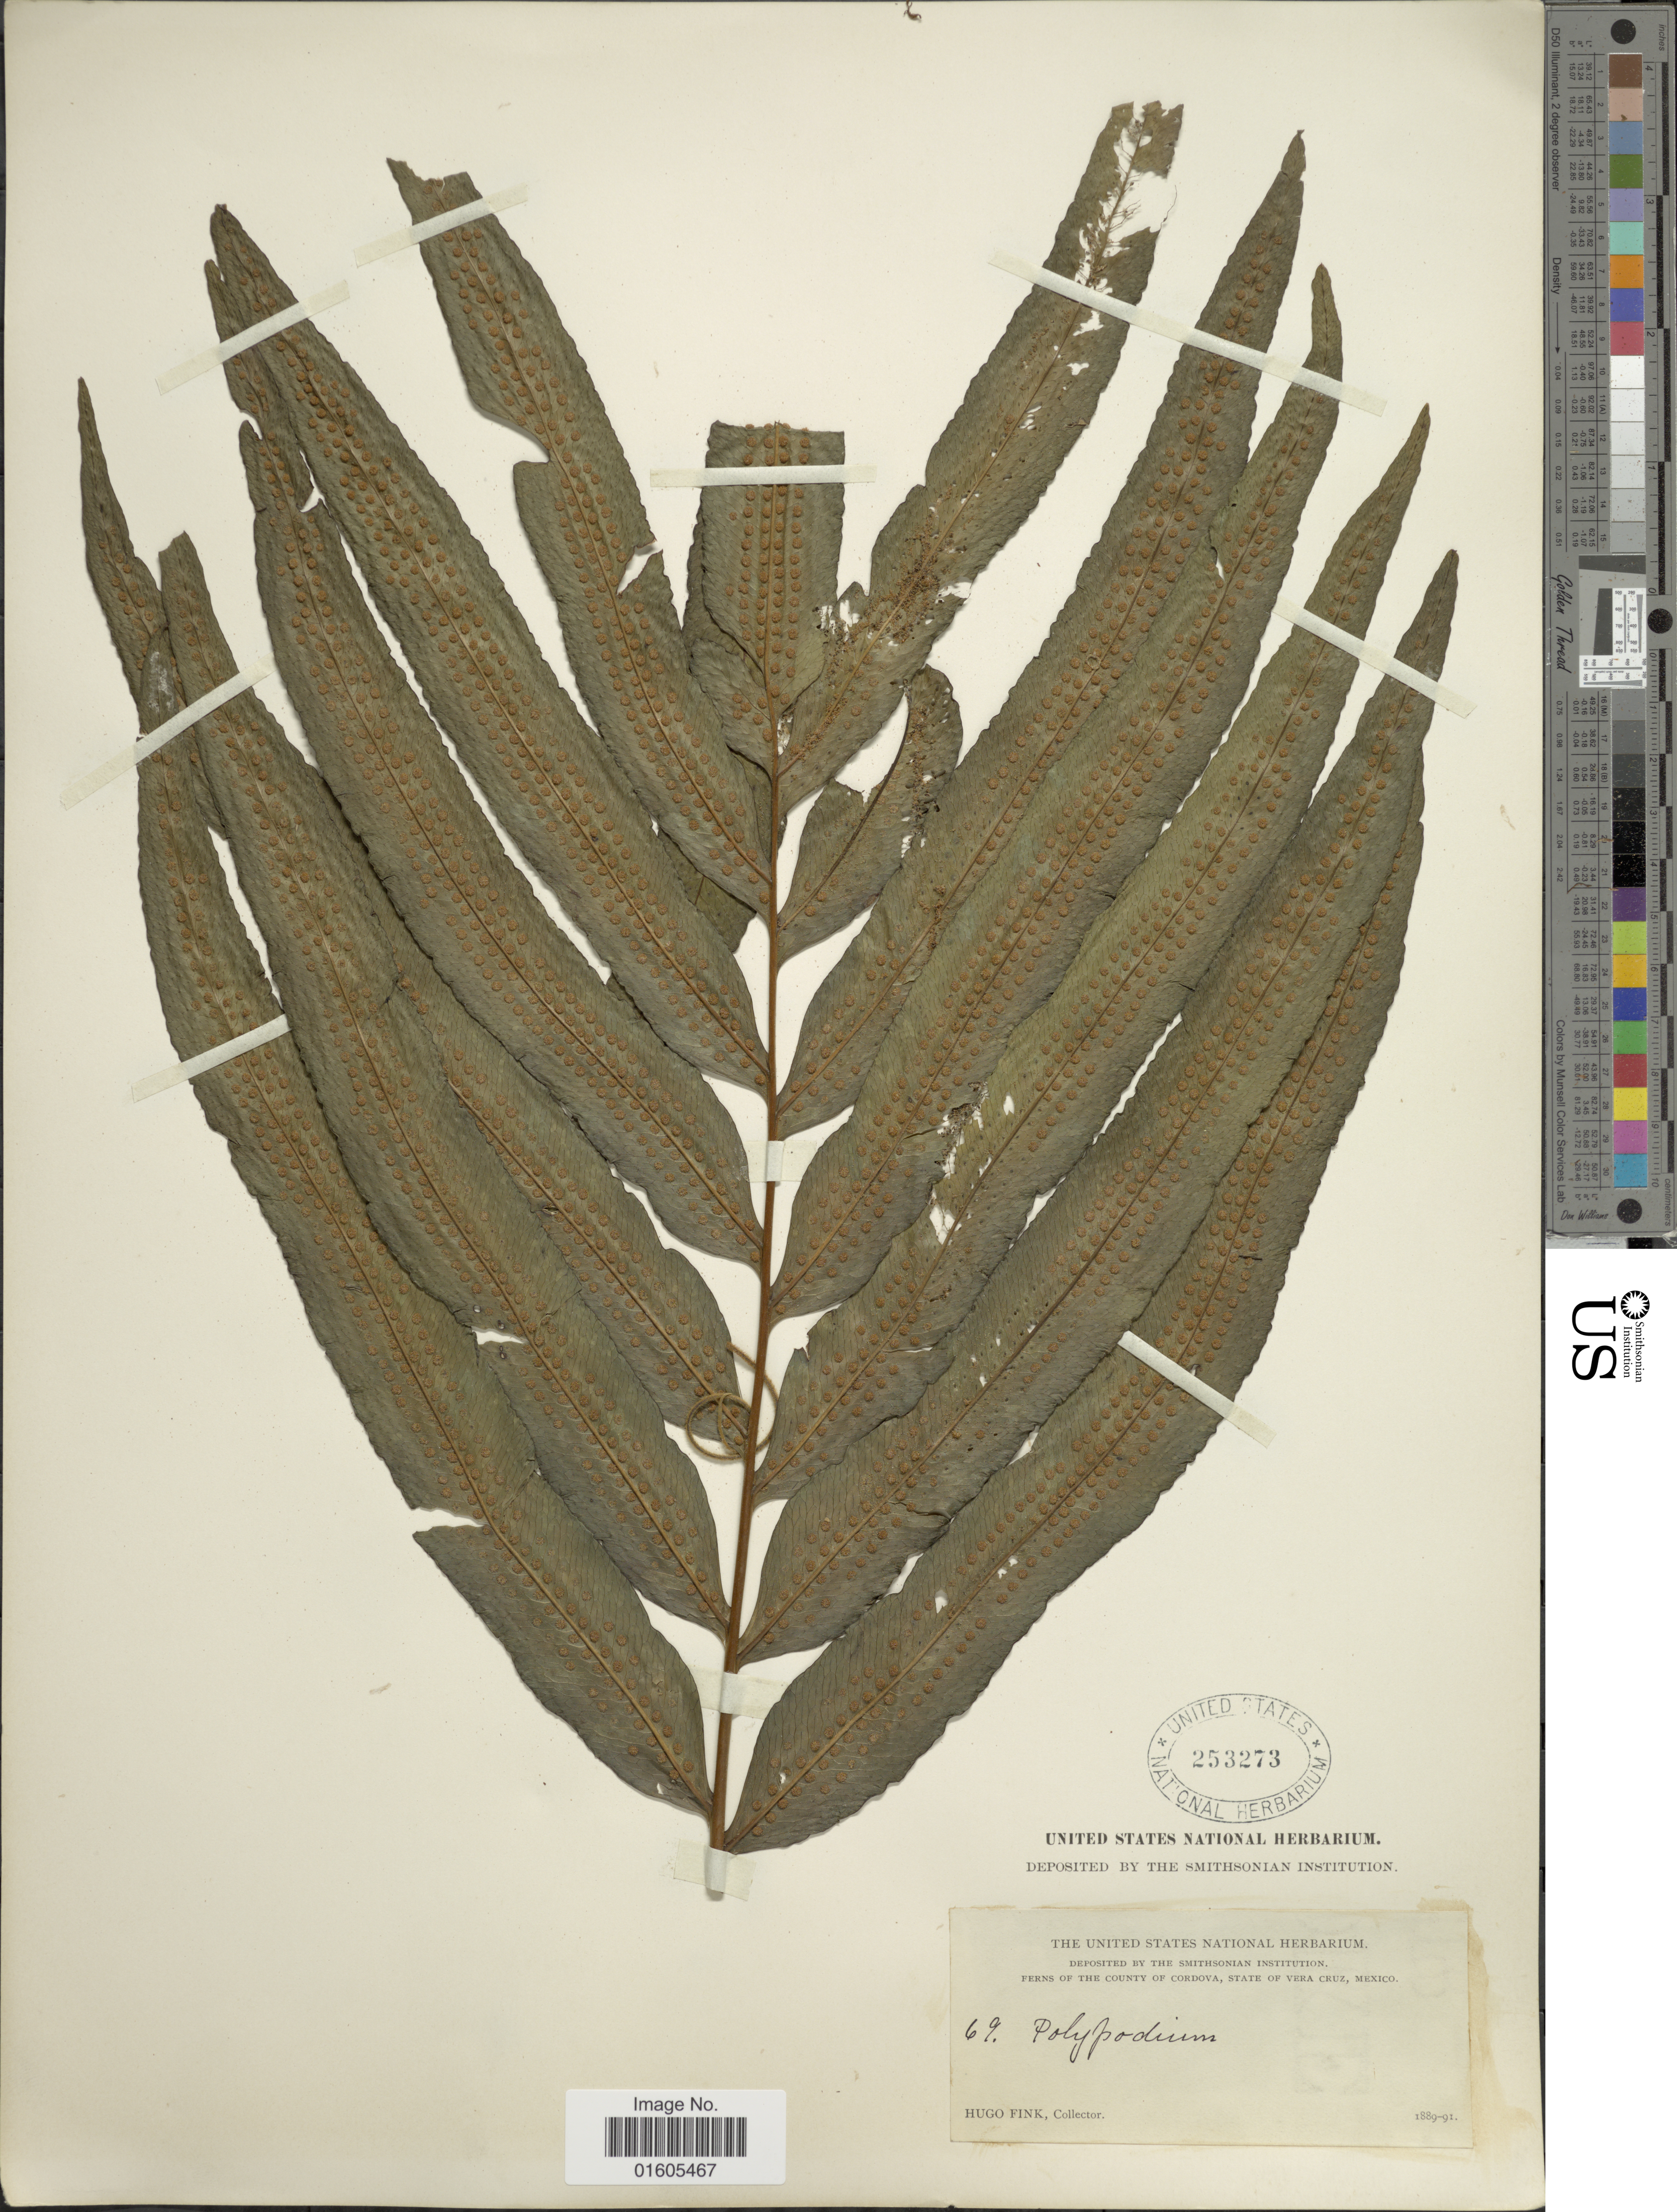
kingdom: Plantae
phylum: Tracheophyta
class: Polypodiopsida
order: Polypodiales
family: Polypodiaceae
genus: Serpocaulon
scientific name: Serpocaulon triseriale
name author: (Sw.) A.R. Sm.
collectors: H. Fink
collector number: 69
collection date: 1889/1891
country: Mexico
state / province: Veracruz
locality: Ferns of the County of Cordova, State of Vera Cruz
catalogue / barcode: US 253273